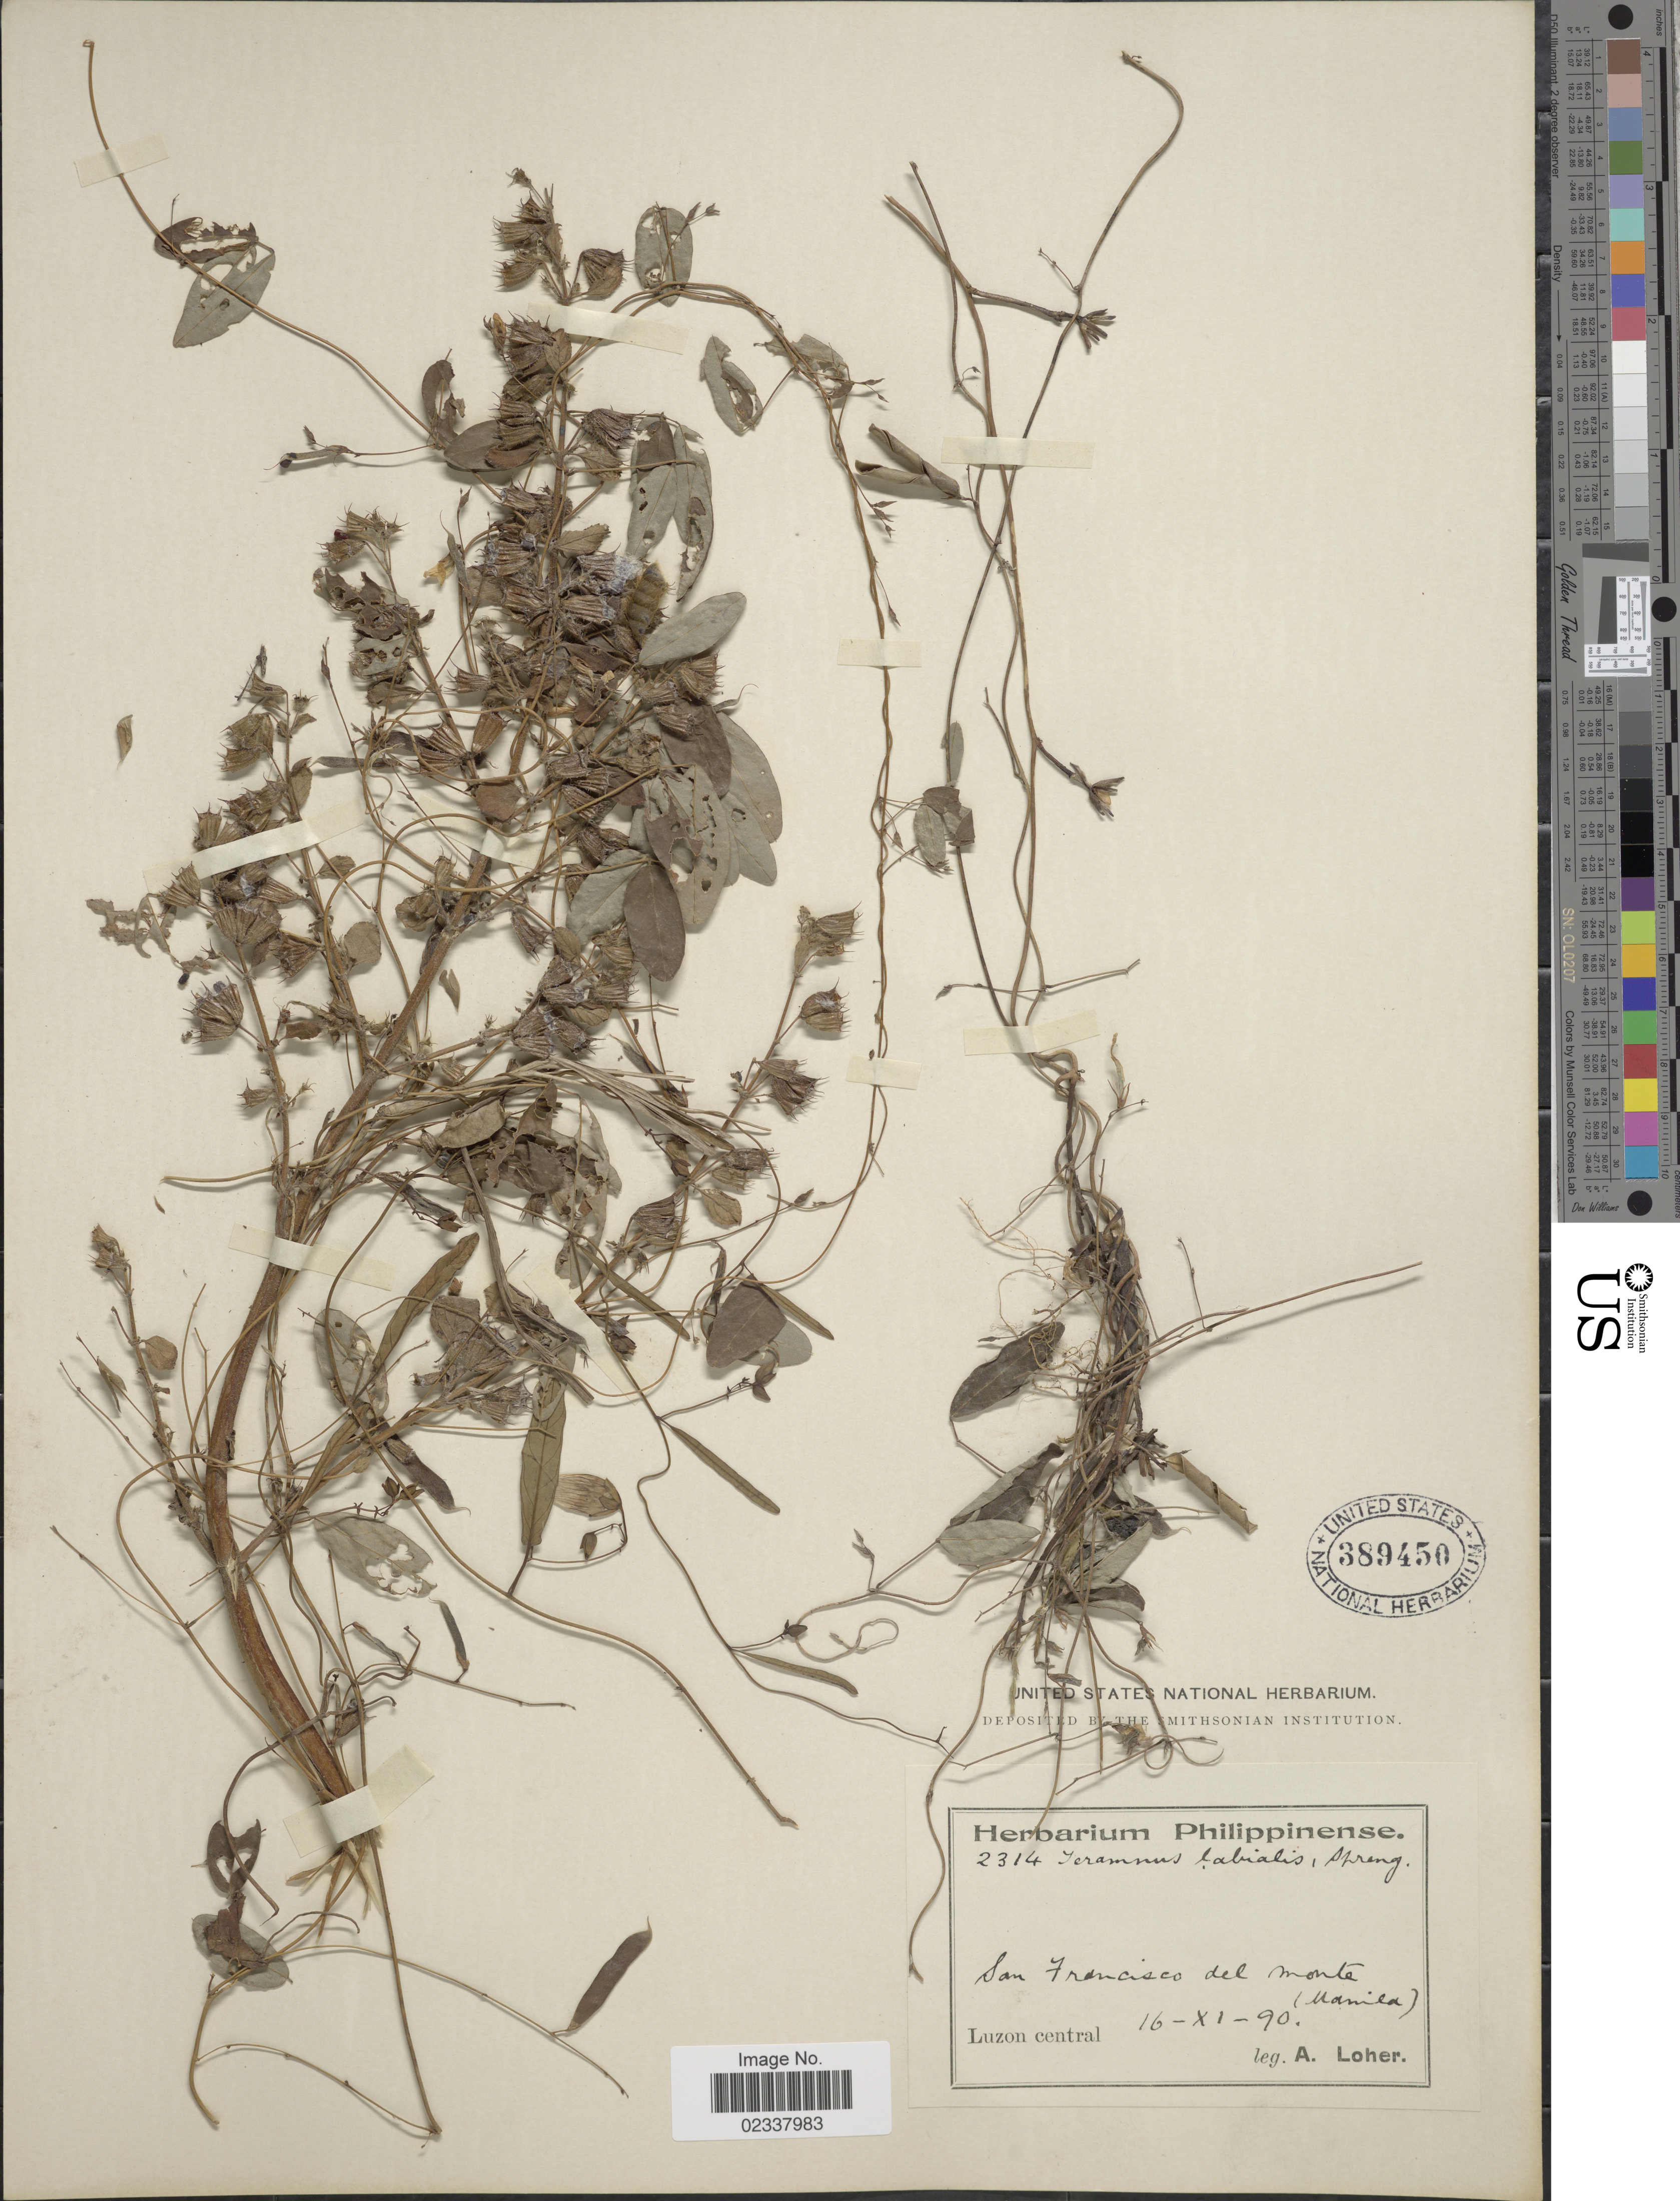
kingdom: Plantae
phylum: Tracheophyta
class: Magnoliopsida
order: Fabales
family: Fabaceae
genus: Teramnus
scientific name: Teramnus labialis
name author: (L. f.) Spreng.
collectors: A. Loher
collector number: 2314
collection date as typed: Transcribed d/m/y: 16/11/90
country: Philippines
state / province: Central Luzon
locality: San Francisco del Monte (Manila)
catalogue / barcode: US 389450